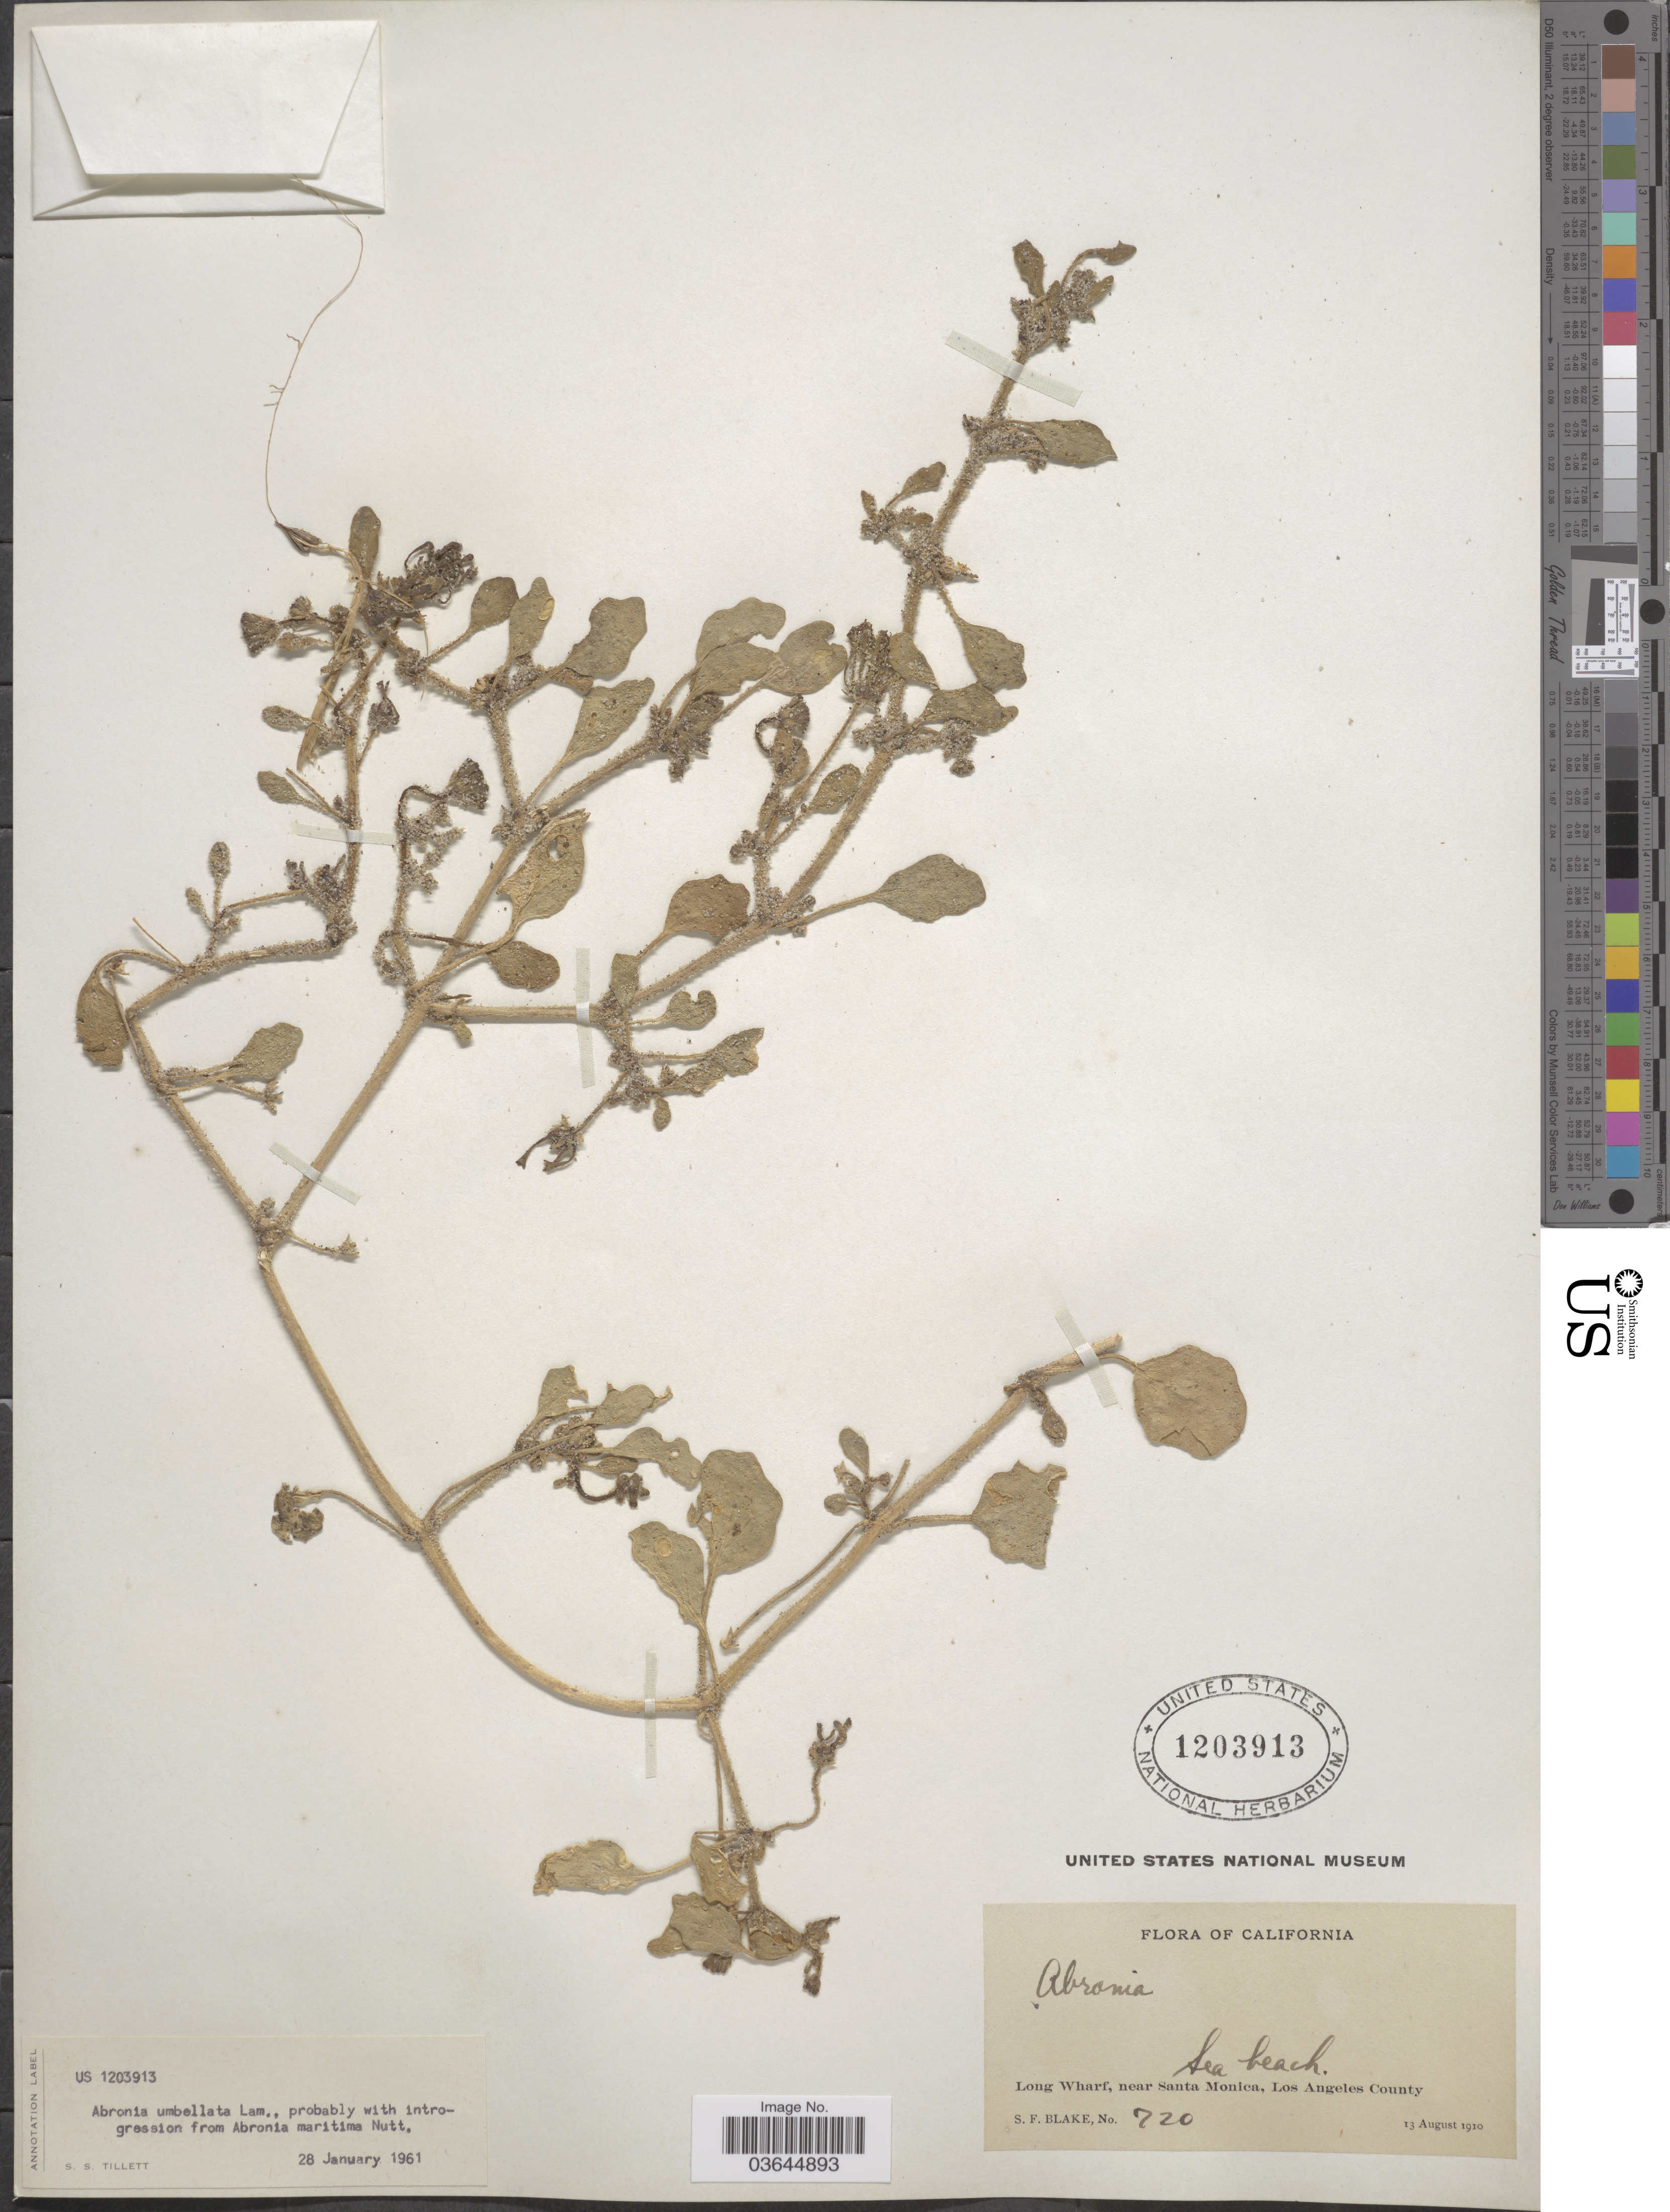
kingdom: Plantae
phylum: Tracheophyta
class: Magnoliopsida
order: Caryophyllales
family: Nyctaginaceae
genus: Abronia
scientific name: Abronia umbellata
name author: Lam.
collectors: S. Blake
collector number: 720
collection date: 1910-08-13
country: United States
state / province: California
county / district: Los Angeles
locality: Sea beach. Long Wharf, near Santa Monica, Los Angeles County.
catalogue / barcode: US 1203913